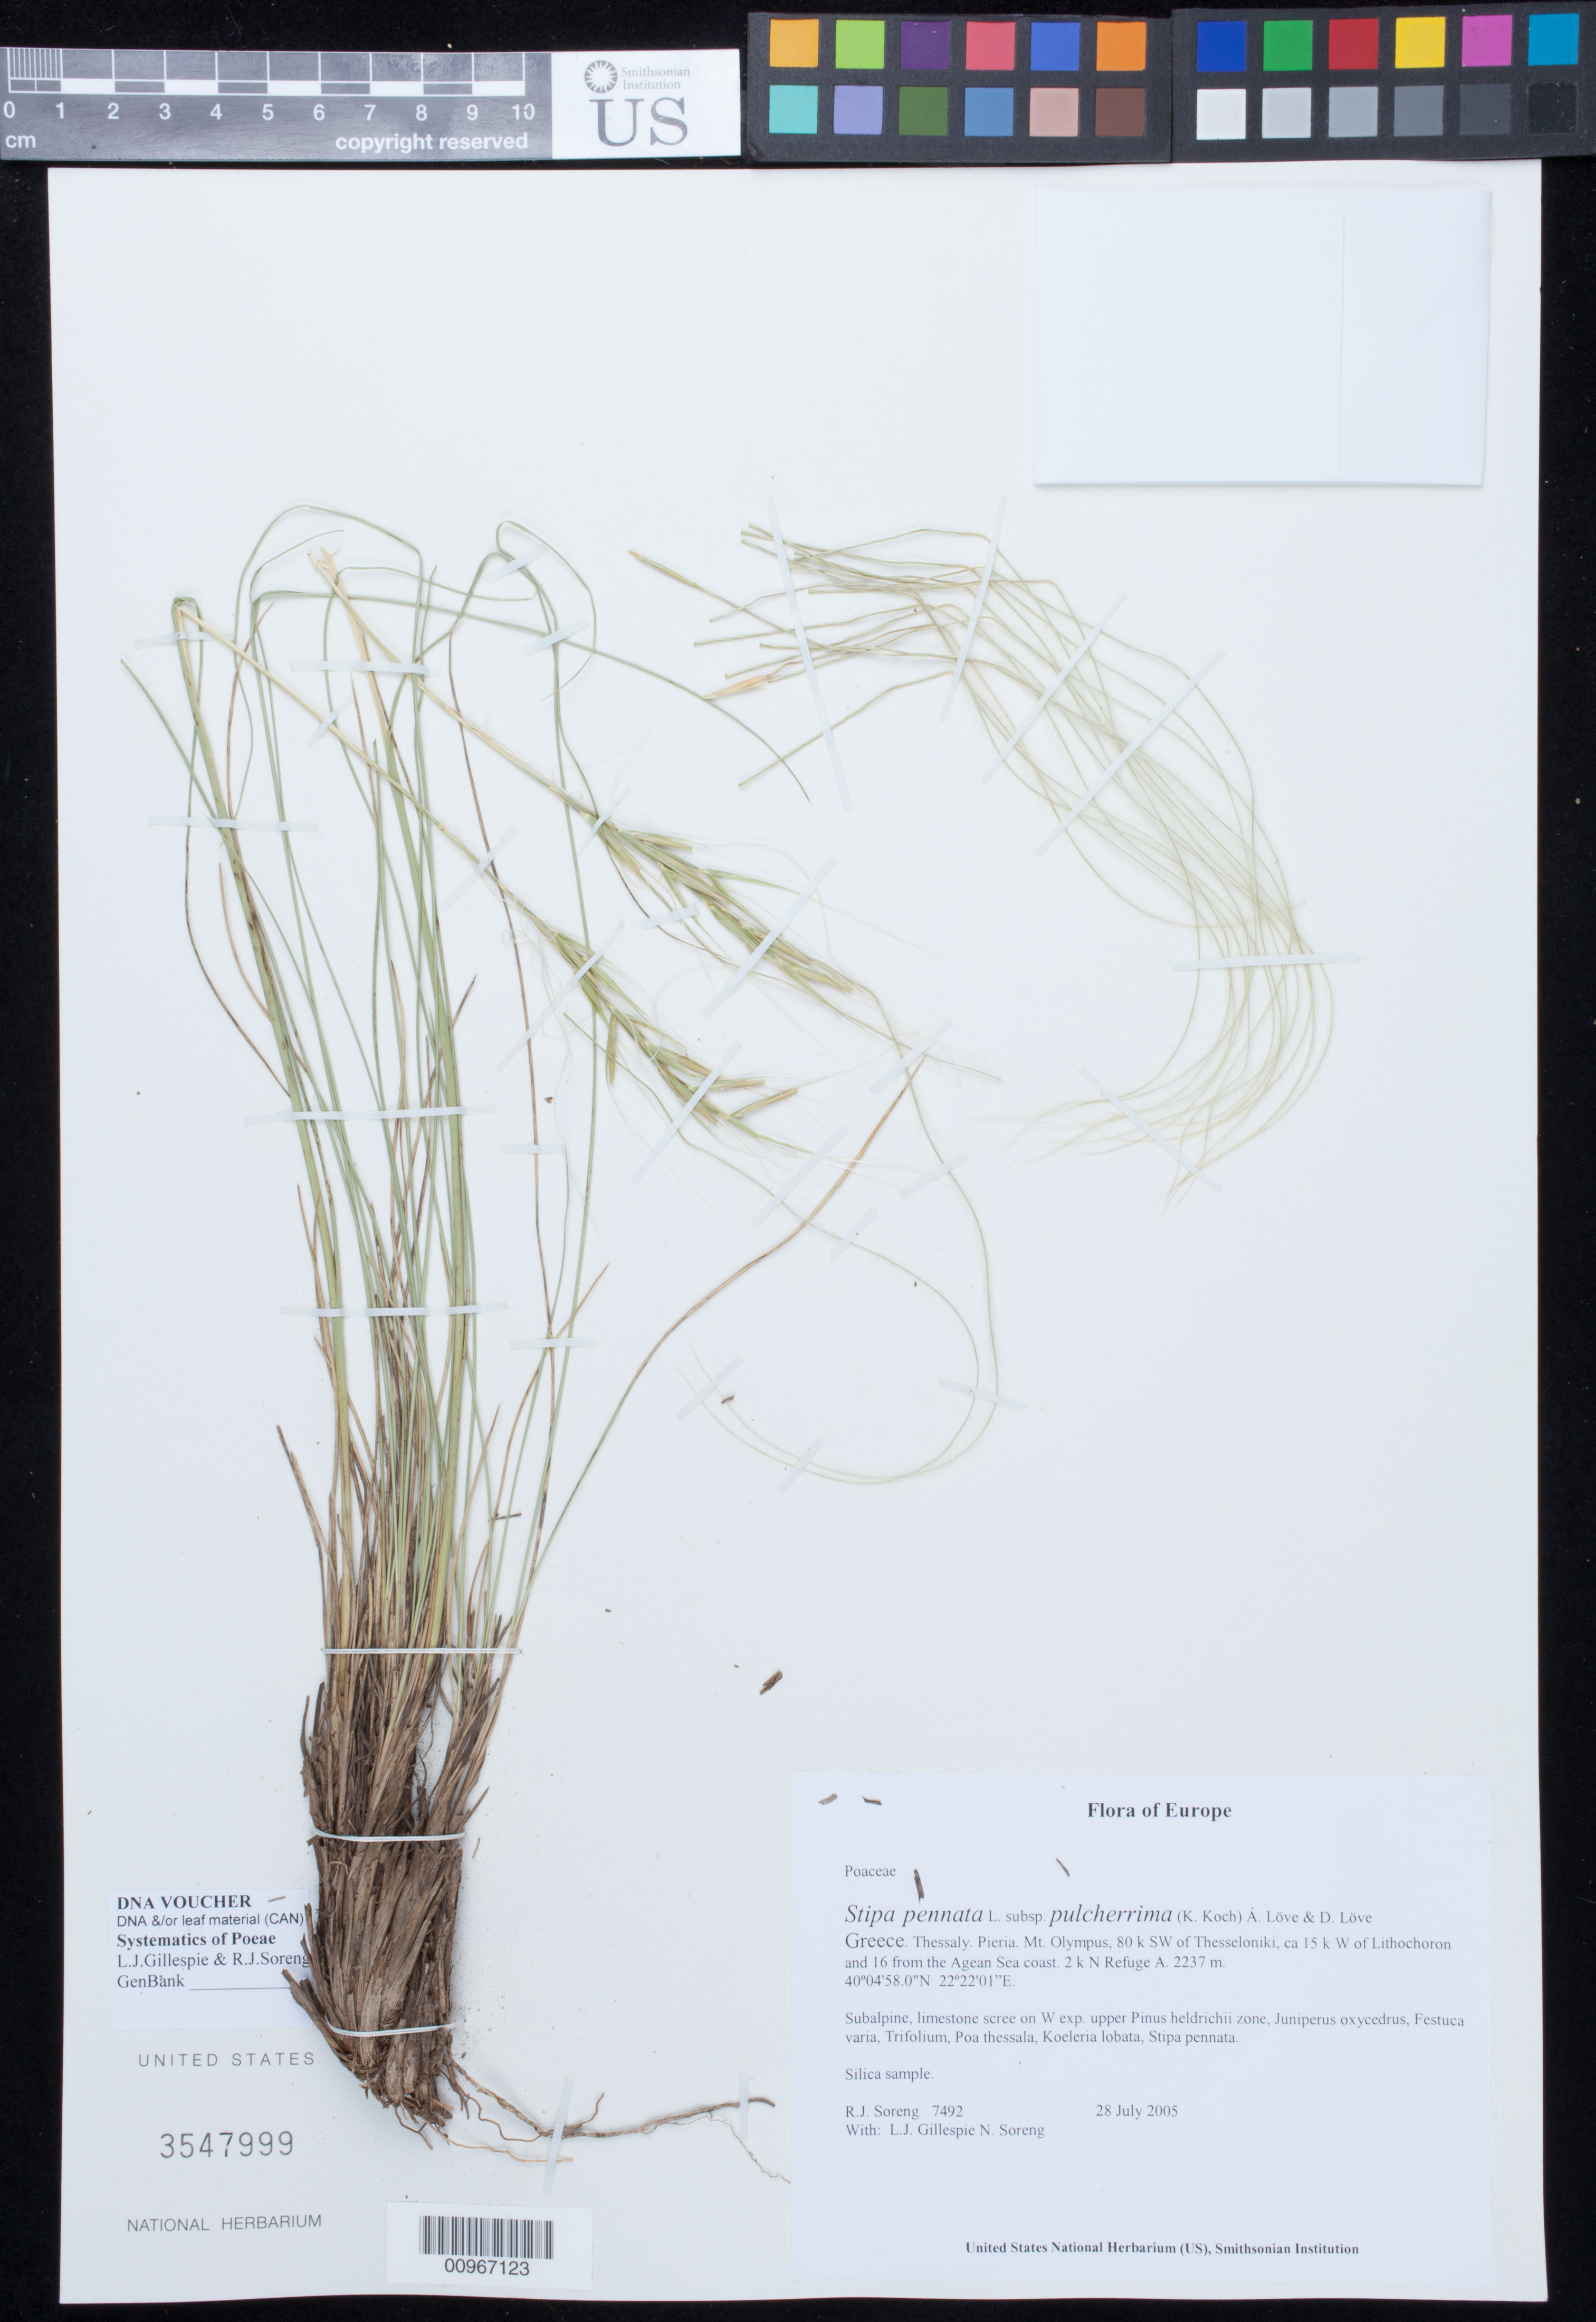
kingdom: Plantae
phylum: Tracheophyta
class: Liliopsida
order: Poales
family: Poaceae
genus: Stipa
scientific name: Stipa pennata subsp. pulcherrima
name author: (K. Koch) Á. Löve & D. Löve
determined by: Soreng, Robert J., Research Associate (BOT), Smithsonian Institution - National Museum of Natural History (UNITED STATES)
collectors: R. J. Soreng, N. L. Soreng & L. J. Gillespie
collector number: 7492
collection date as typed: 28 July 2005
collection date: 2005-07-28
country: Greece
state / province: Thessaly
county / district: Pieria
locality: Mt. Olympus, 80 km SW of Thesseloniki, ca 15 km W of Lithochoron and 16 from the Agean Sea coast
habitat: Subalpine, limestone scree on W exp. upper Pinus heldrichii zone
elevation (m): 2237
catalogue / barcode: US 3547999